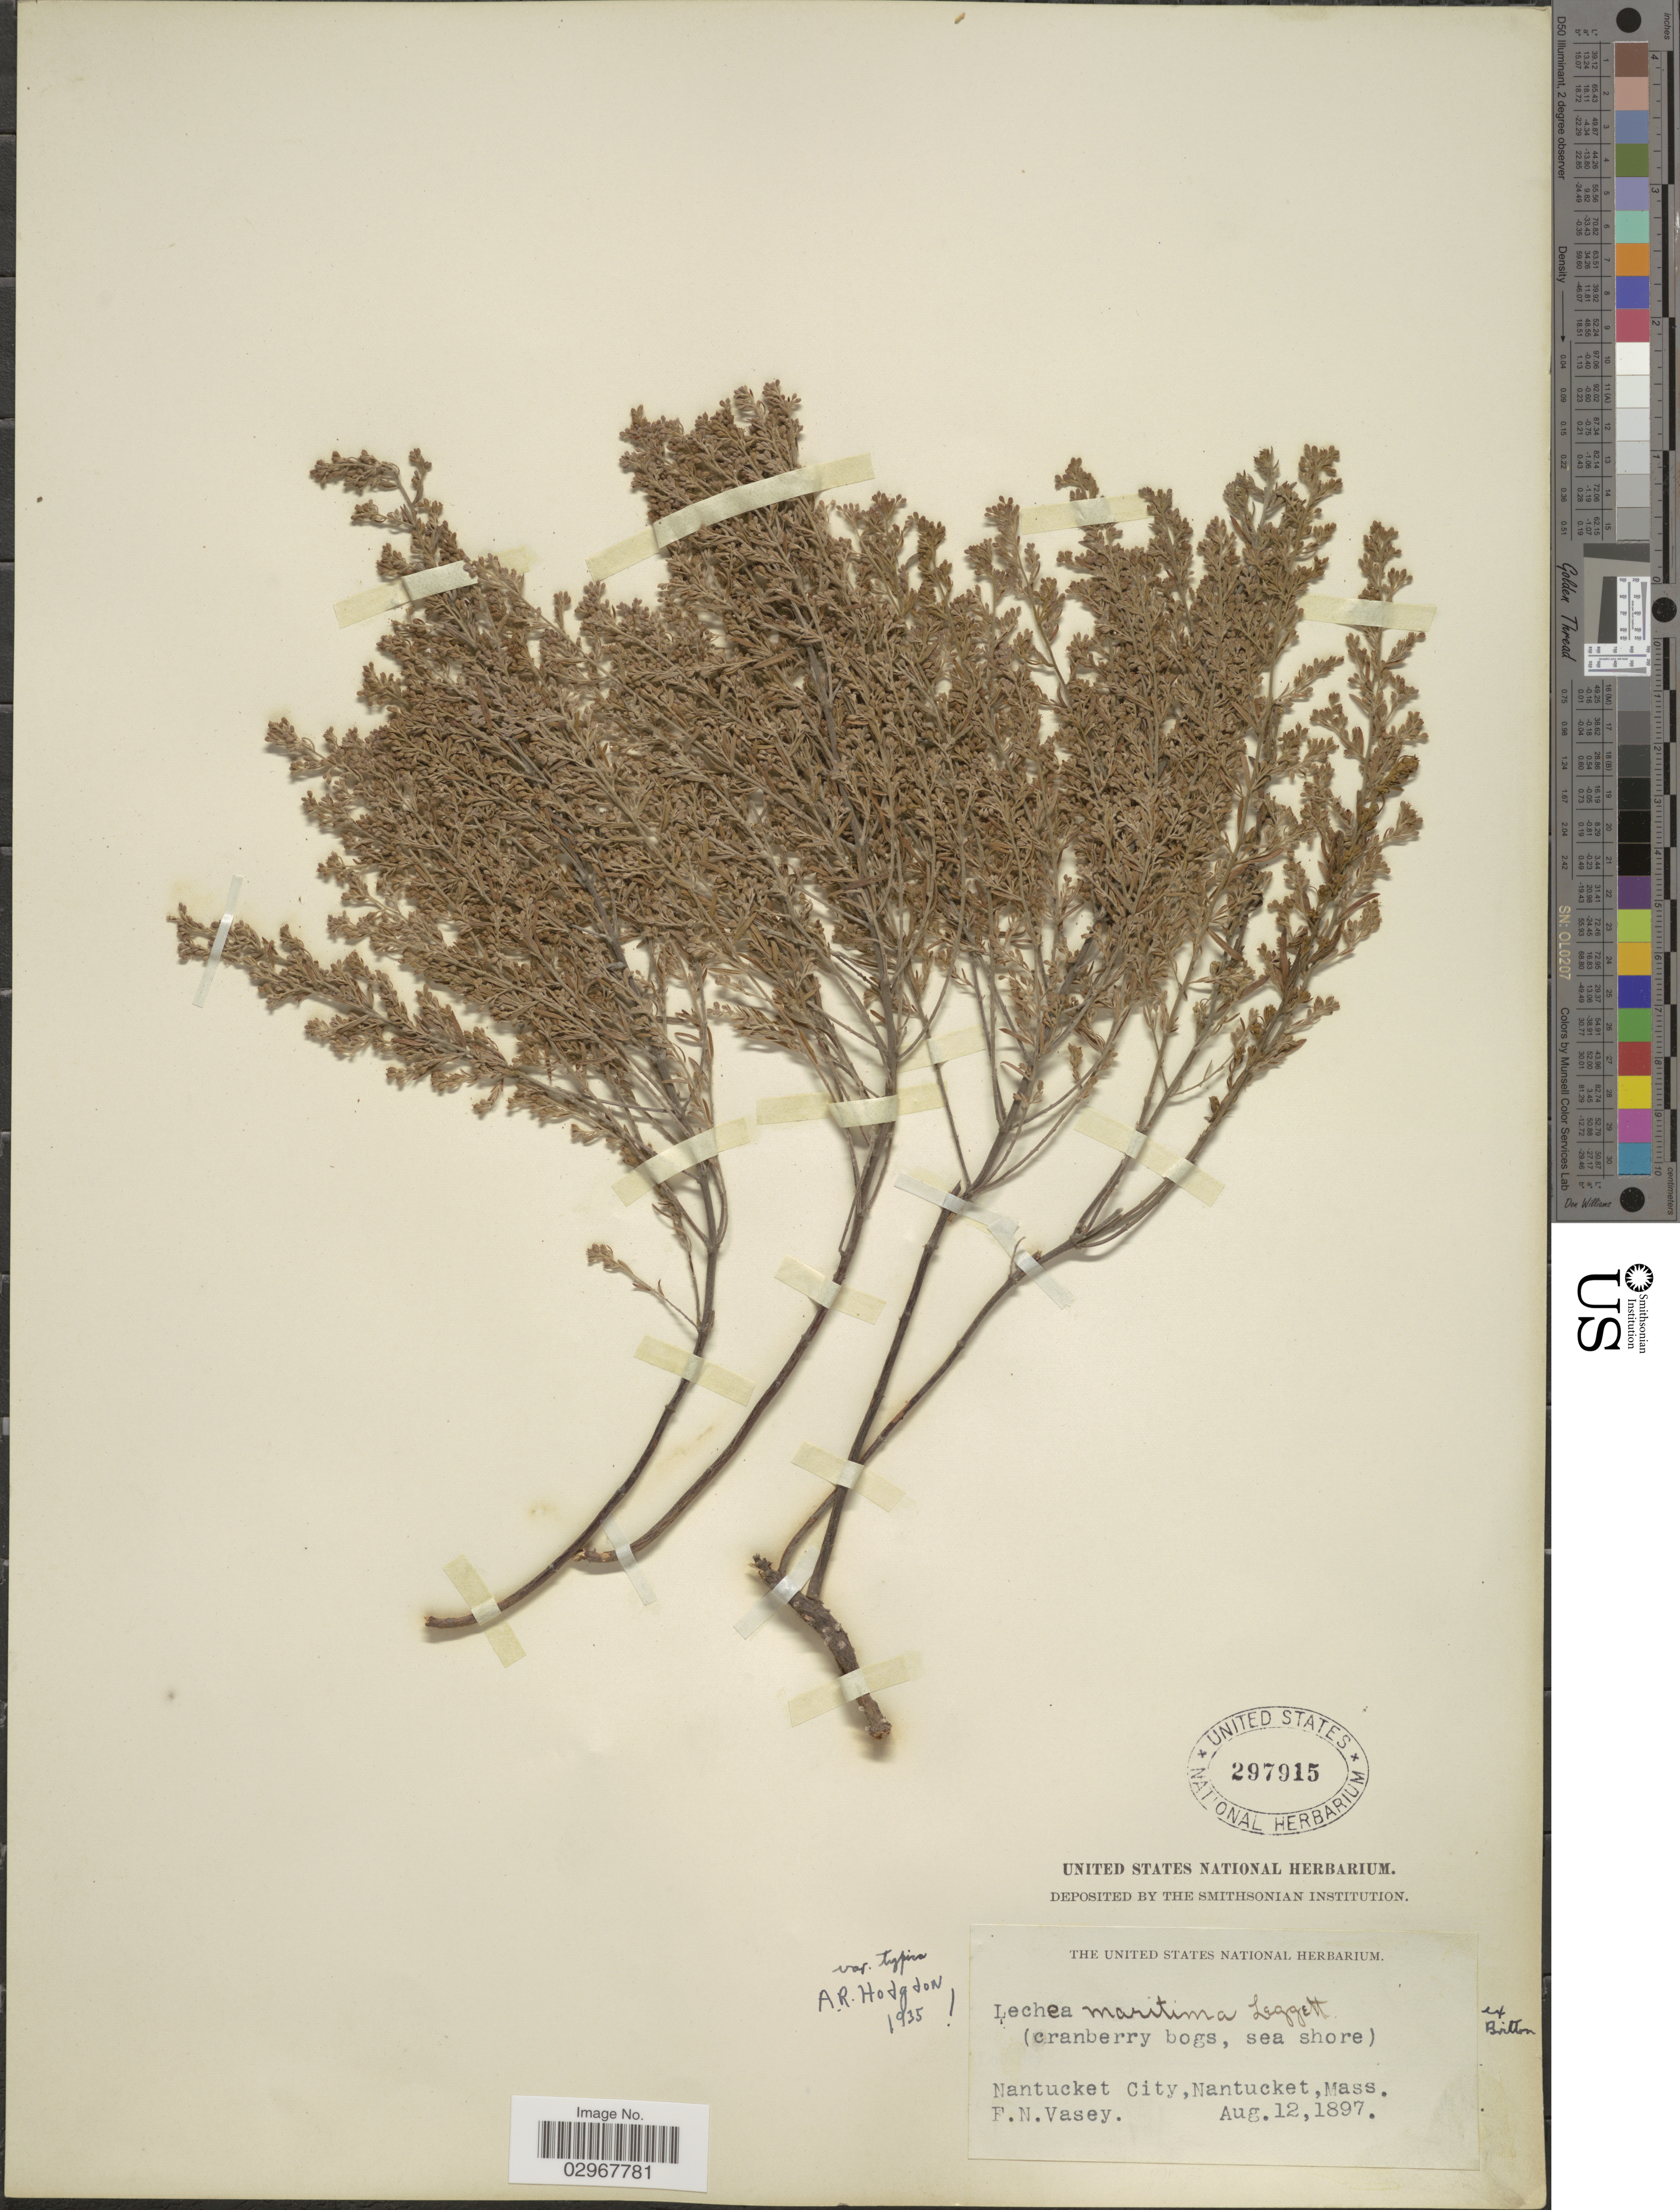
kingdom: Plantae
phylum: Tracheophyta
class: Magnoliopsida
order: Malvales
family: Cistaceae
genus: Lechea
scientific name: Lechea maritima var. typica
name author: Hodgdon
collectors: F. N. Vasey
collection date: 1897-08-12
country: United States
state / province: Massachusetts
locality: Nantucket City, Nantucket, Mass.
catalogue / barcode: US 297915